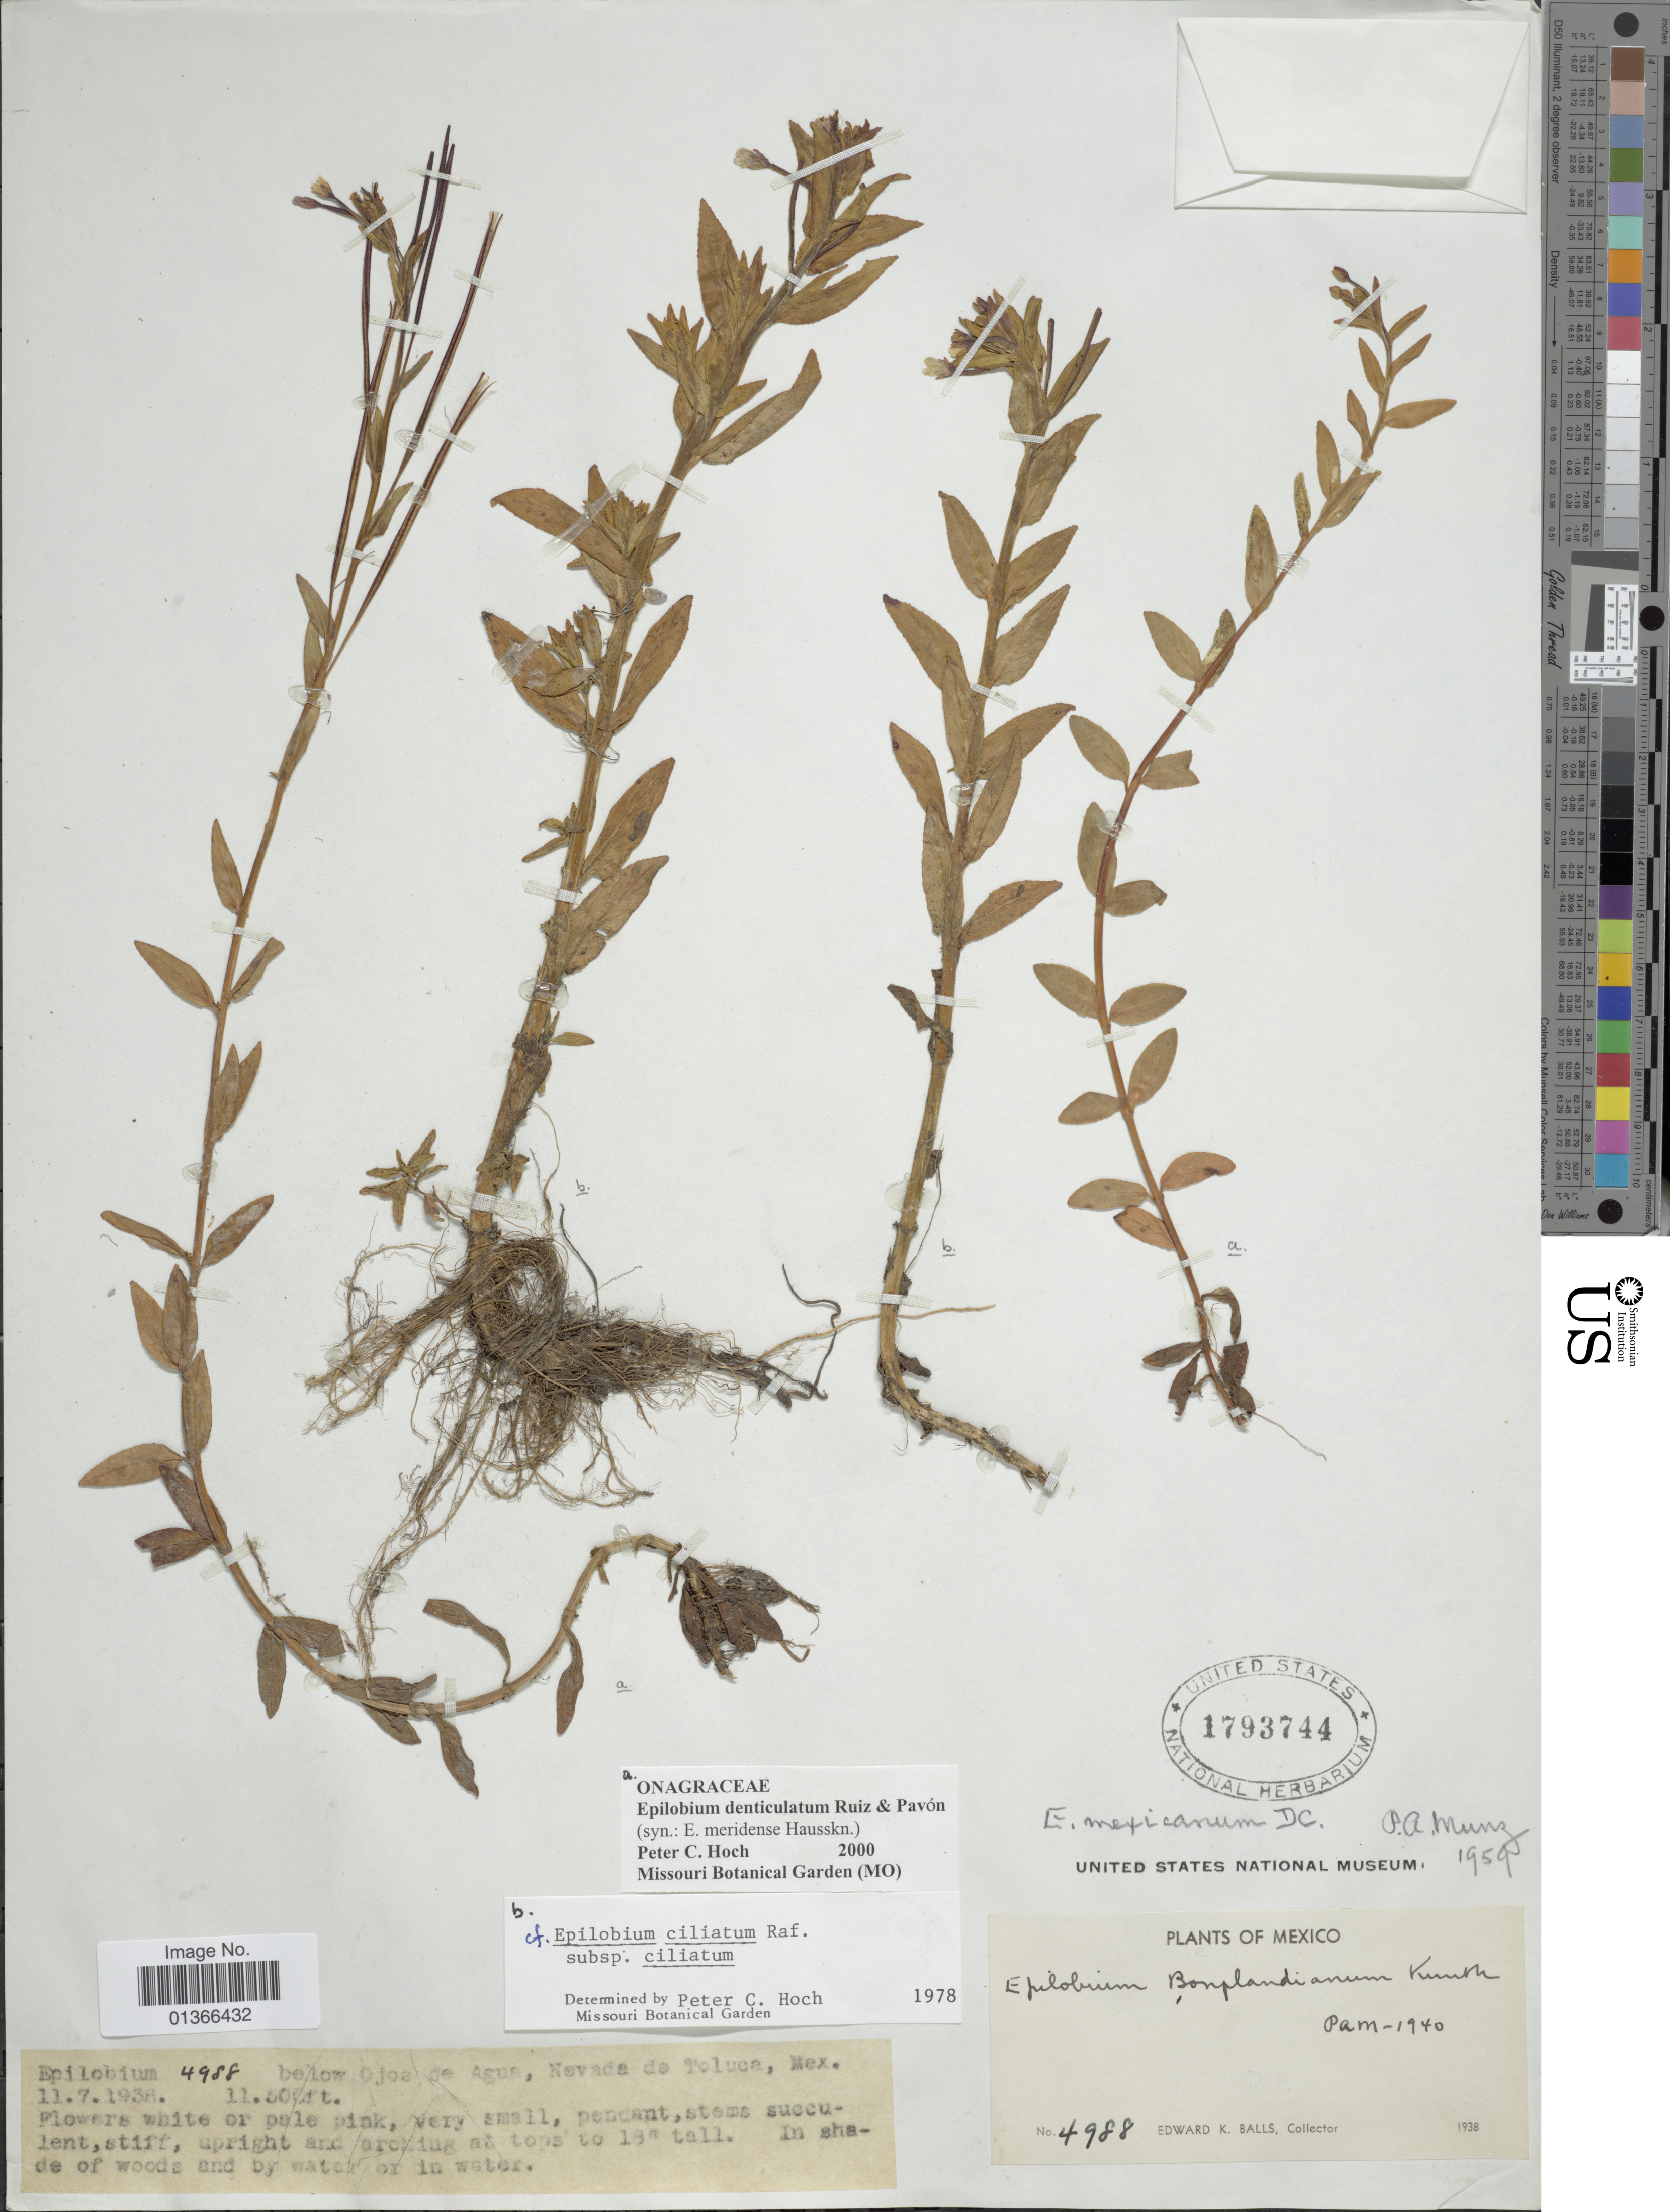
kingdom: Plantae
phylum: Tracheophyta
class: Magnoliopsida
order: Myrtales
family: Onagraceae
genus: Epilobium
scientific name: Epilobium denticulatum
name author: Ruiz & Pav.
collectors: E. K. Balls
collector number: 4988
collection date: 1938-07-11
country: Mexico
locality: Below Ojos de Agua, Nevada de Toluca.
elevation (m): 3505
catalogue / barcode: US 1793744